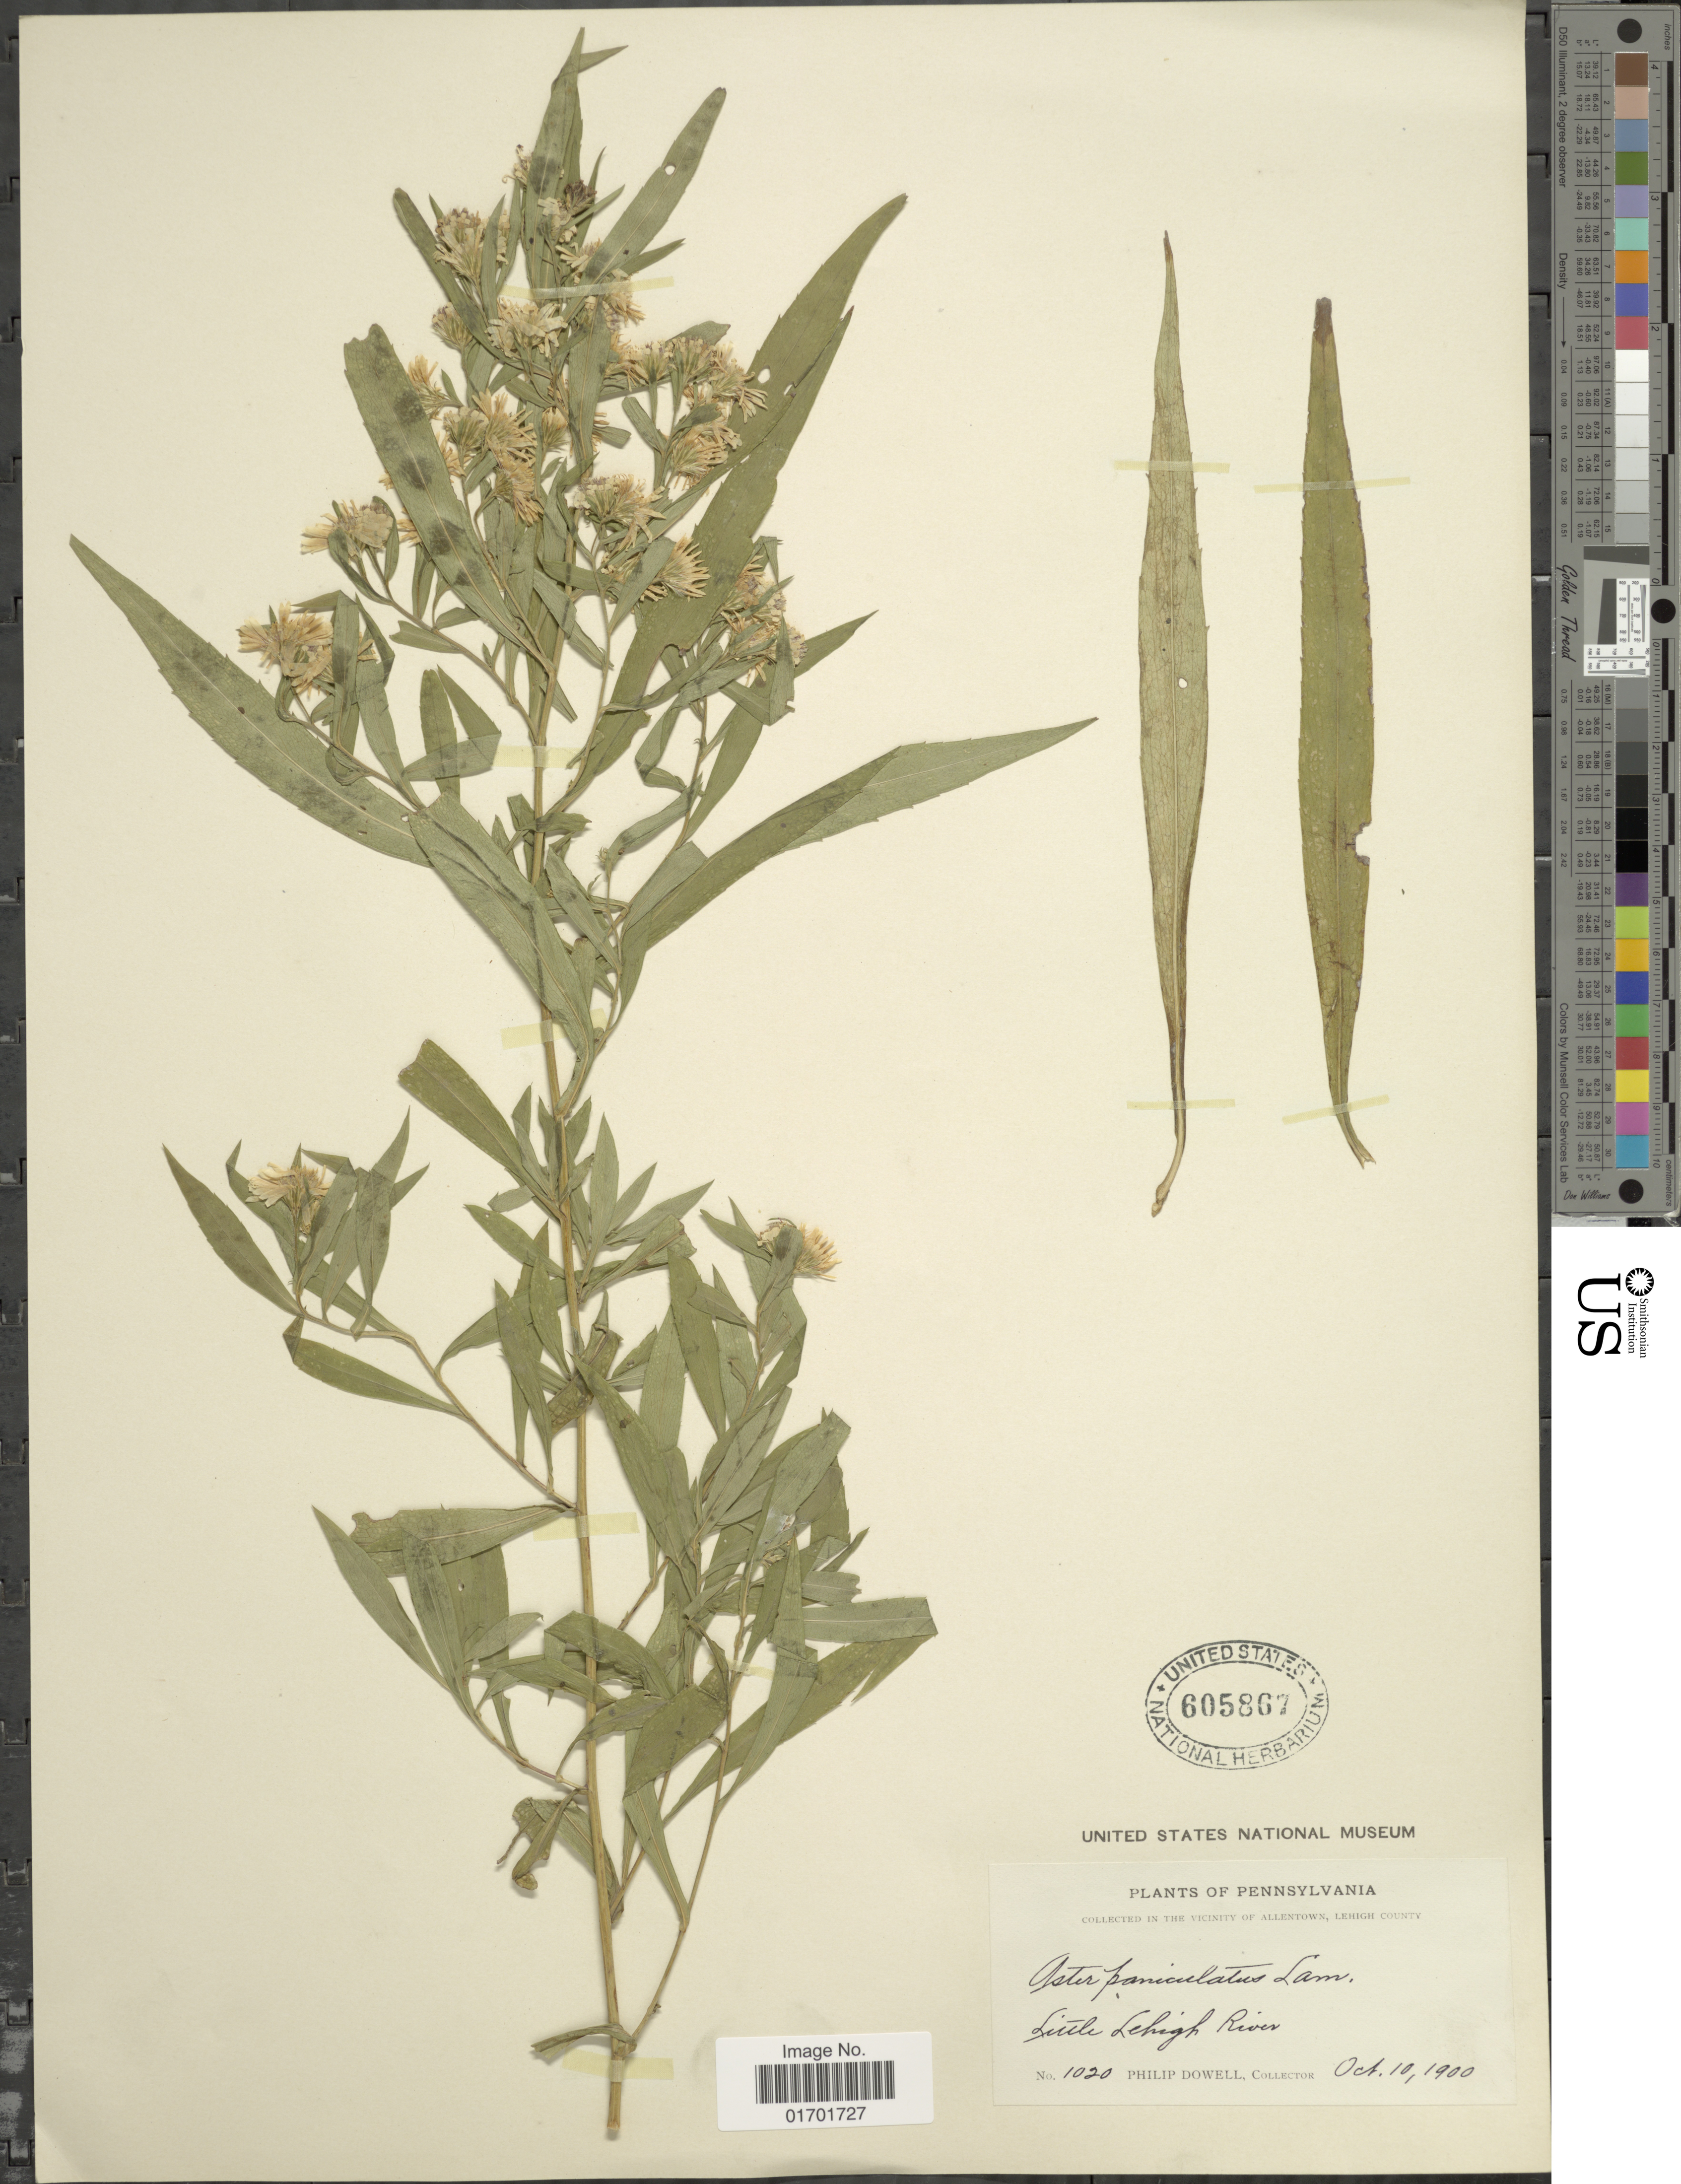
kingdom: Plantae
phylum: Tracheophyta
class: Magnoliopsida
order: Asterales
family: Asteraceae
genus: Symphyotrichum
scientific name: Symphyotrichum lanceolatum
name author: (Willd.) G.L. Nesom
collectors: P. Dowell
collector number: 1020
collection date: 1900-10-10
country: United States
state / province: Pennsylvania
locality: In the Vicinity of Allentown, Lehigh County, Little Lehigh River.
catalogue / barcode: US 605867